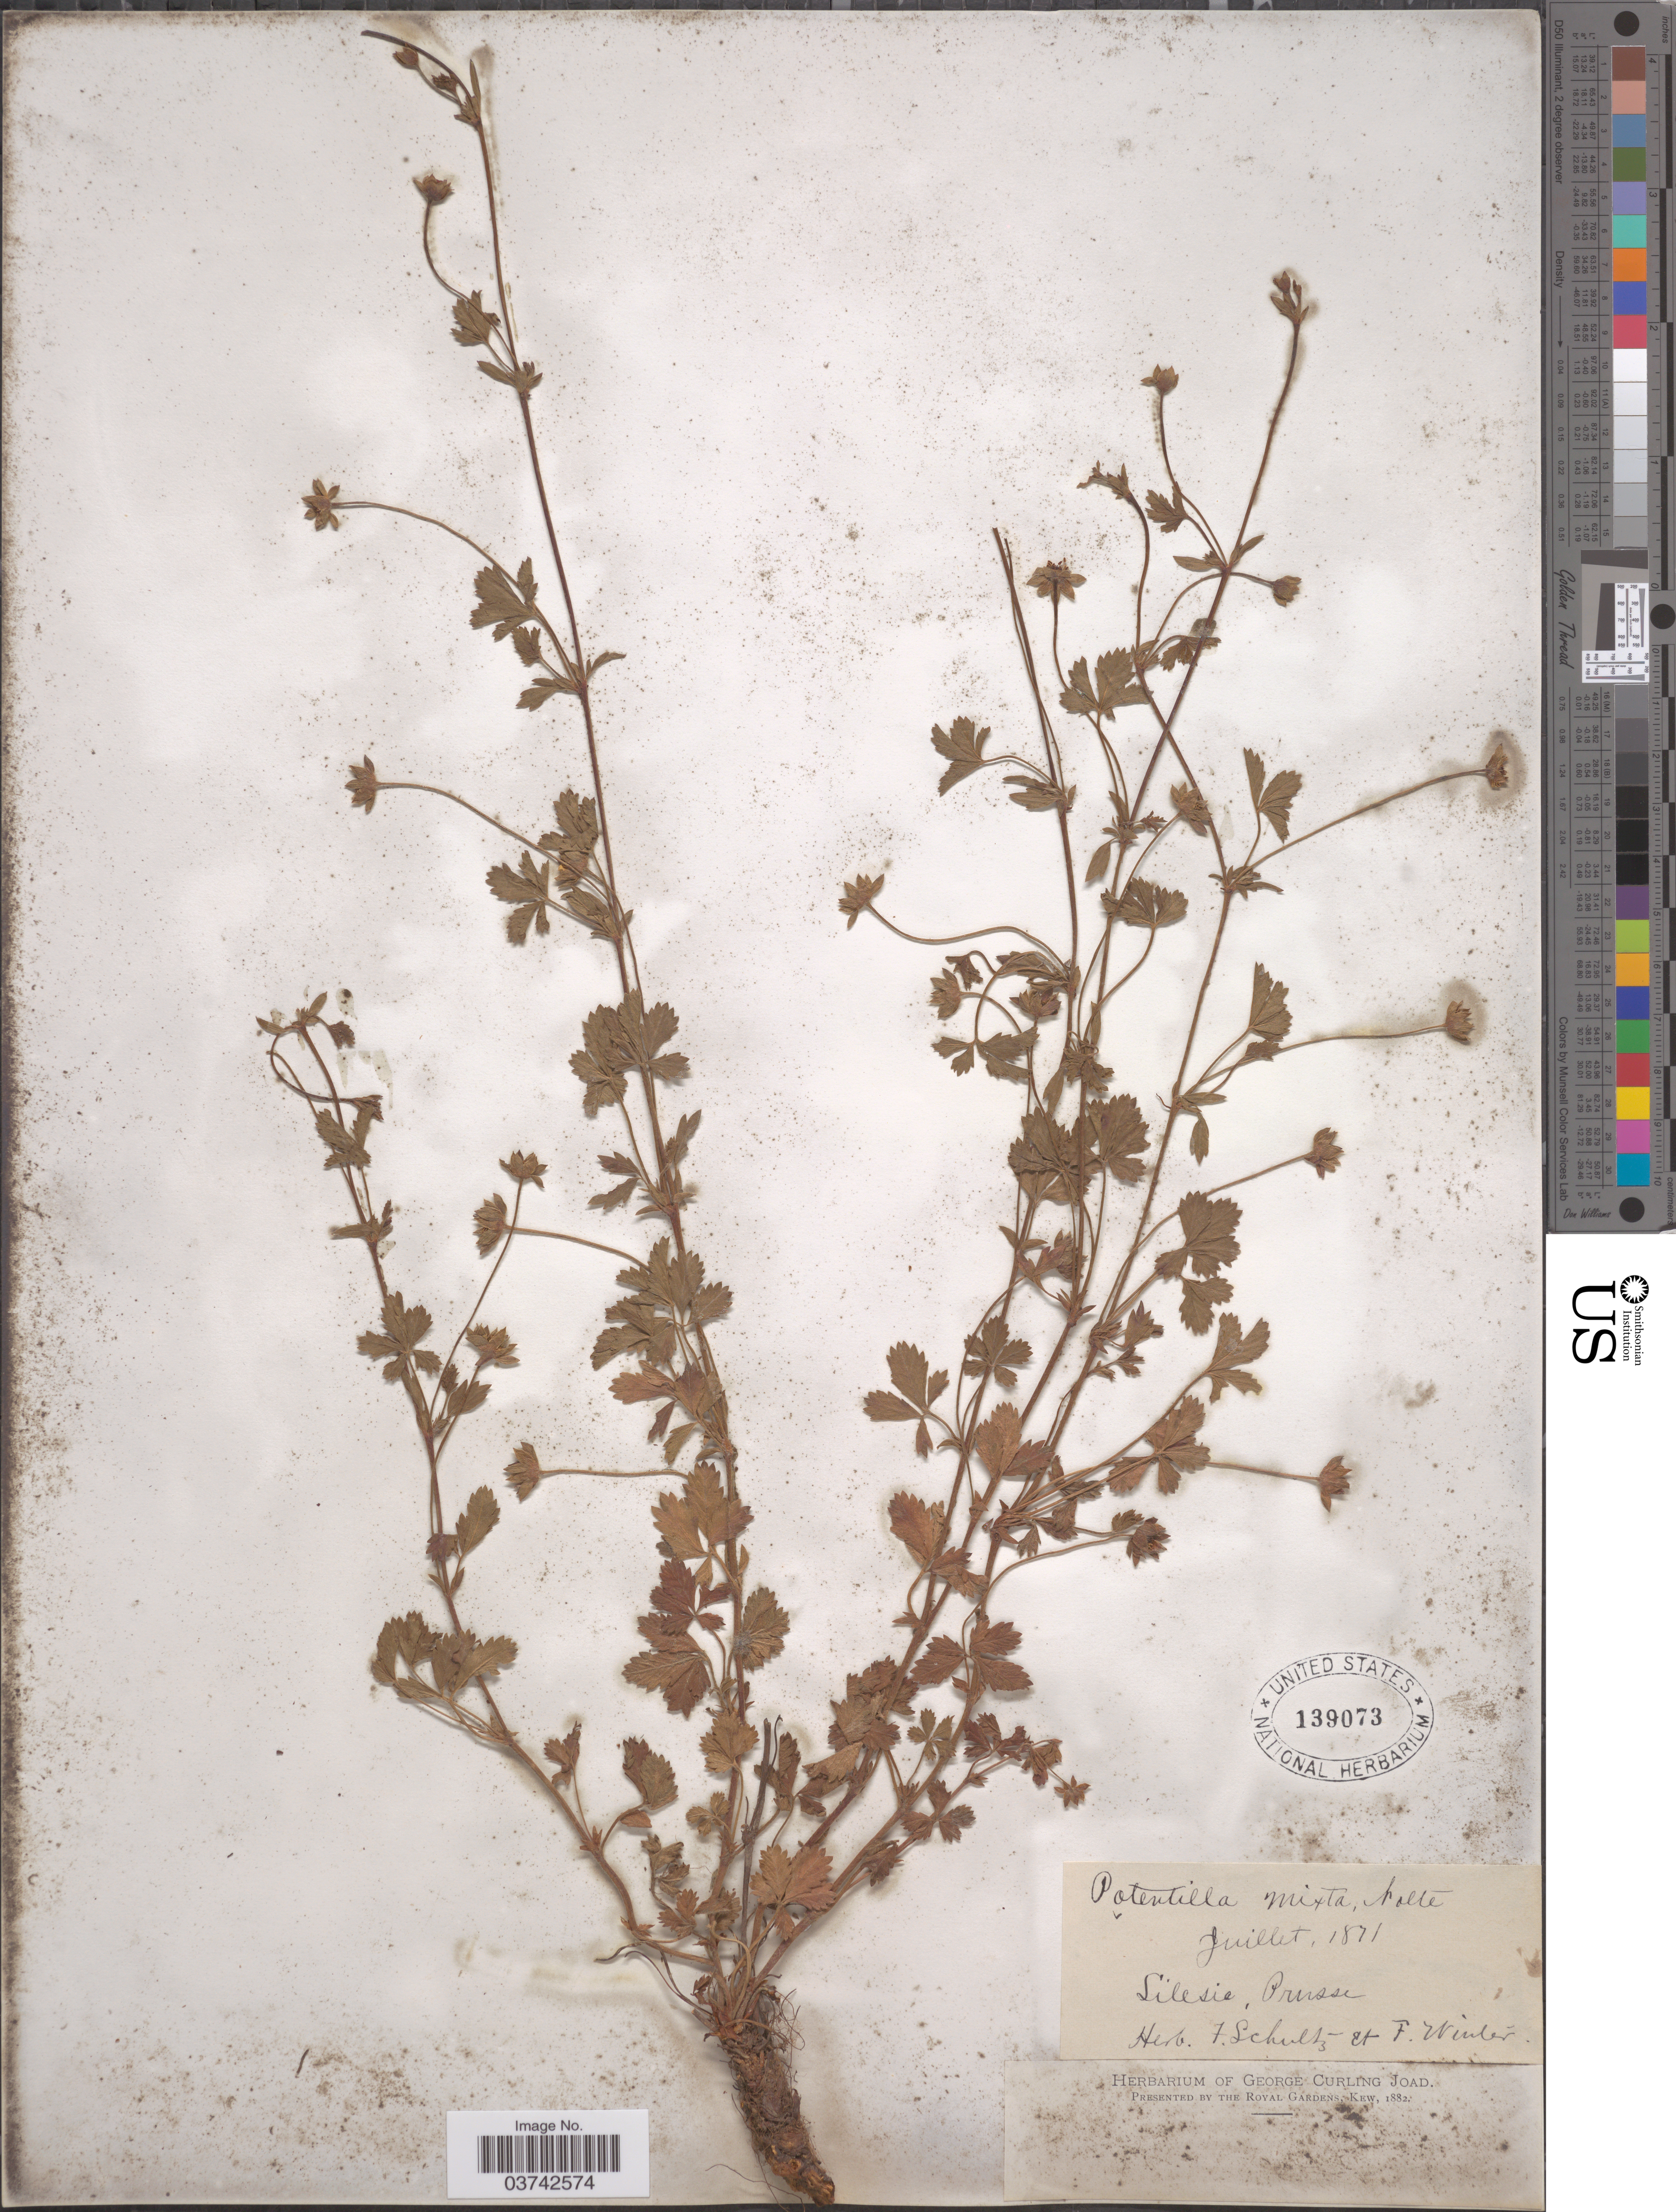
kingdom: Plantae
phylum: Tracheophyta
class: Magnoliopsida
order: Rosales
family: Rosaceae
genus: Potentilla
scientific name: Potentilla mixta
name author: Nolte ex W.D.J. Koch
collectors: ex herb. F. Schultz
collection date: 1871-07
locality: Silesie, Prusse.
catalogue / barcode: US 139073